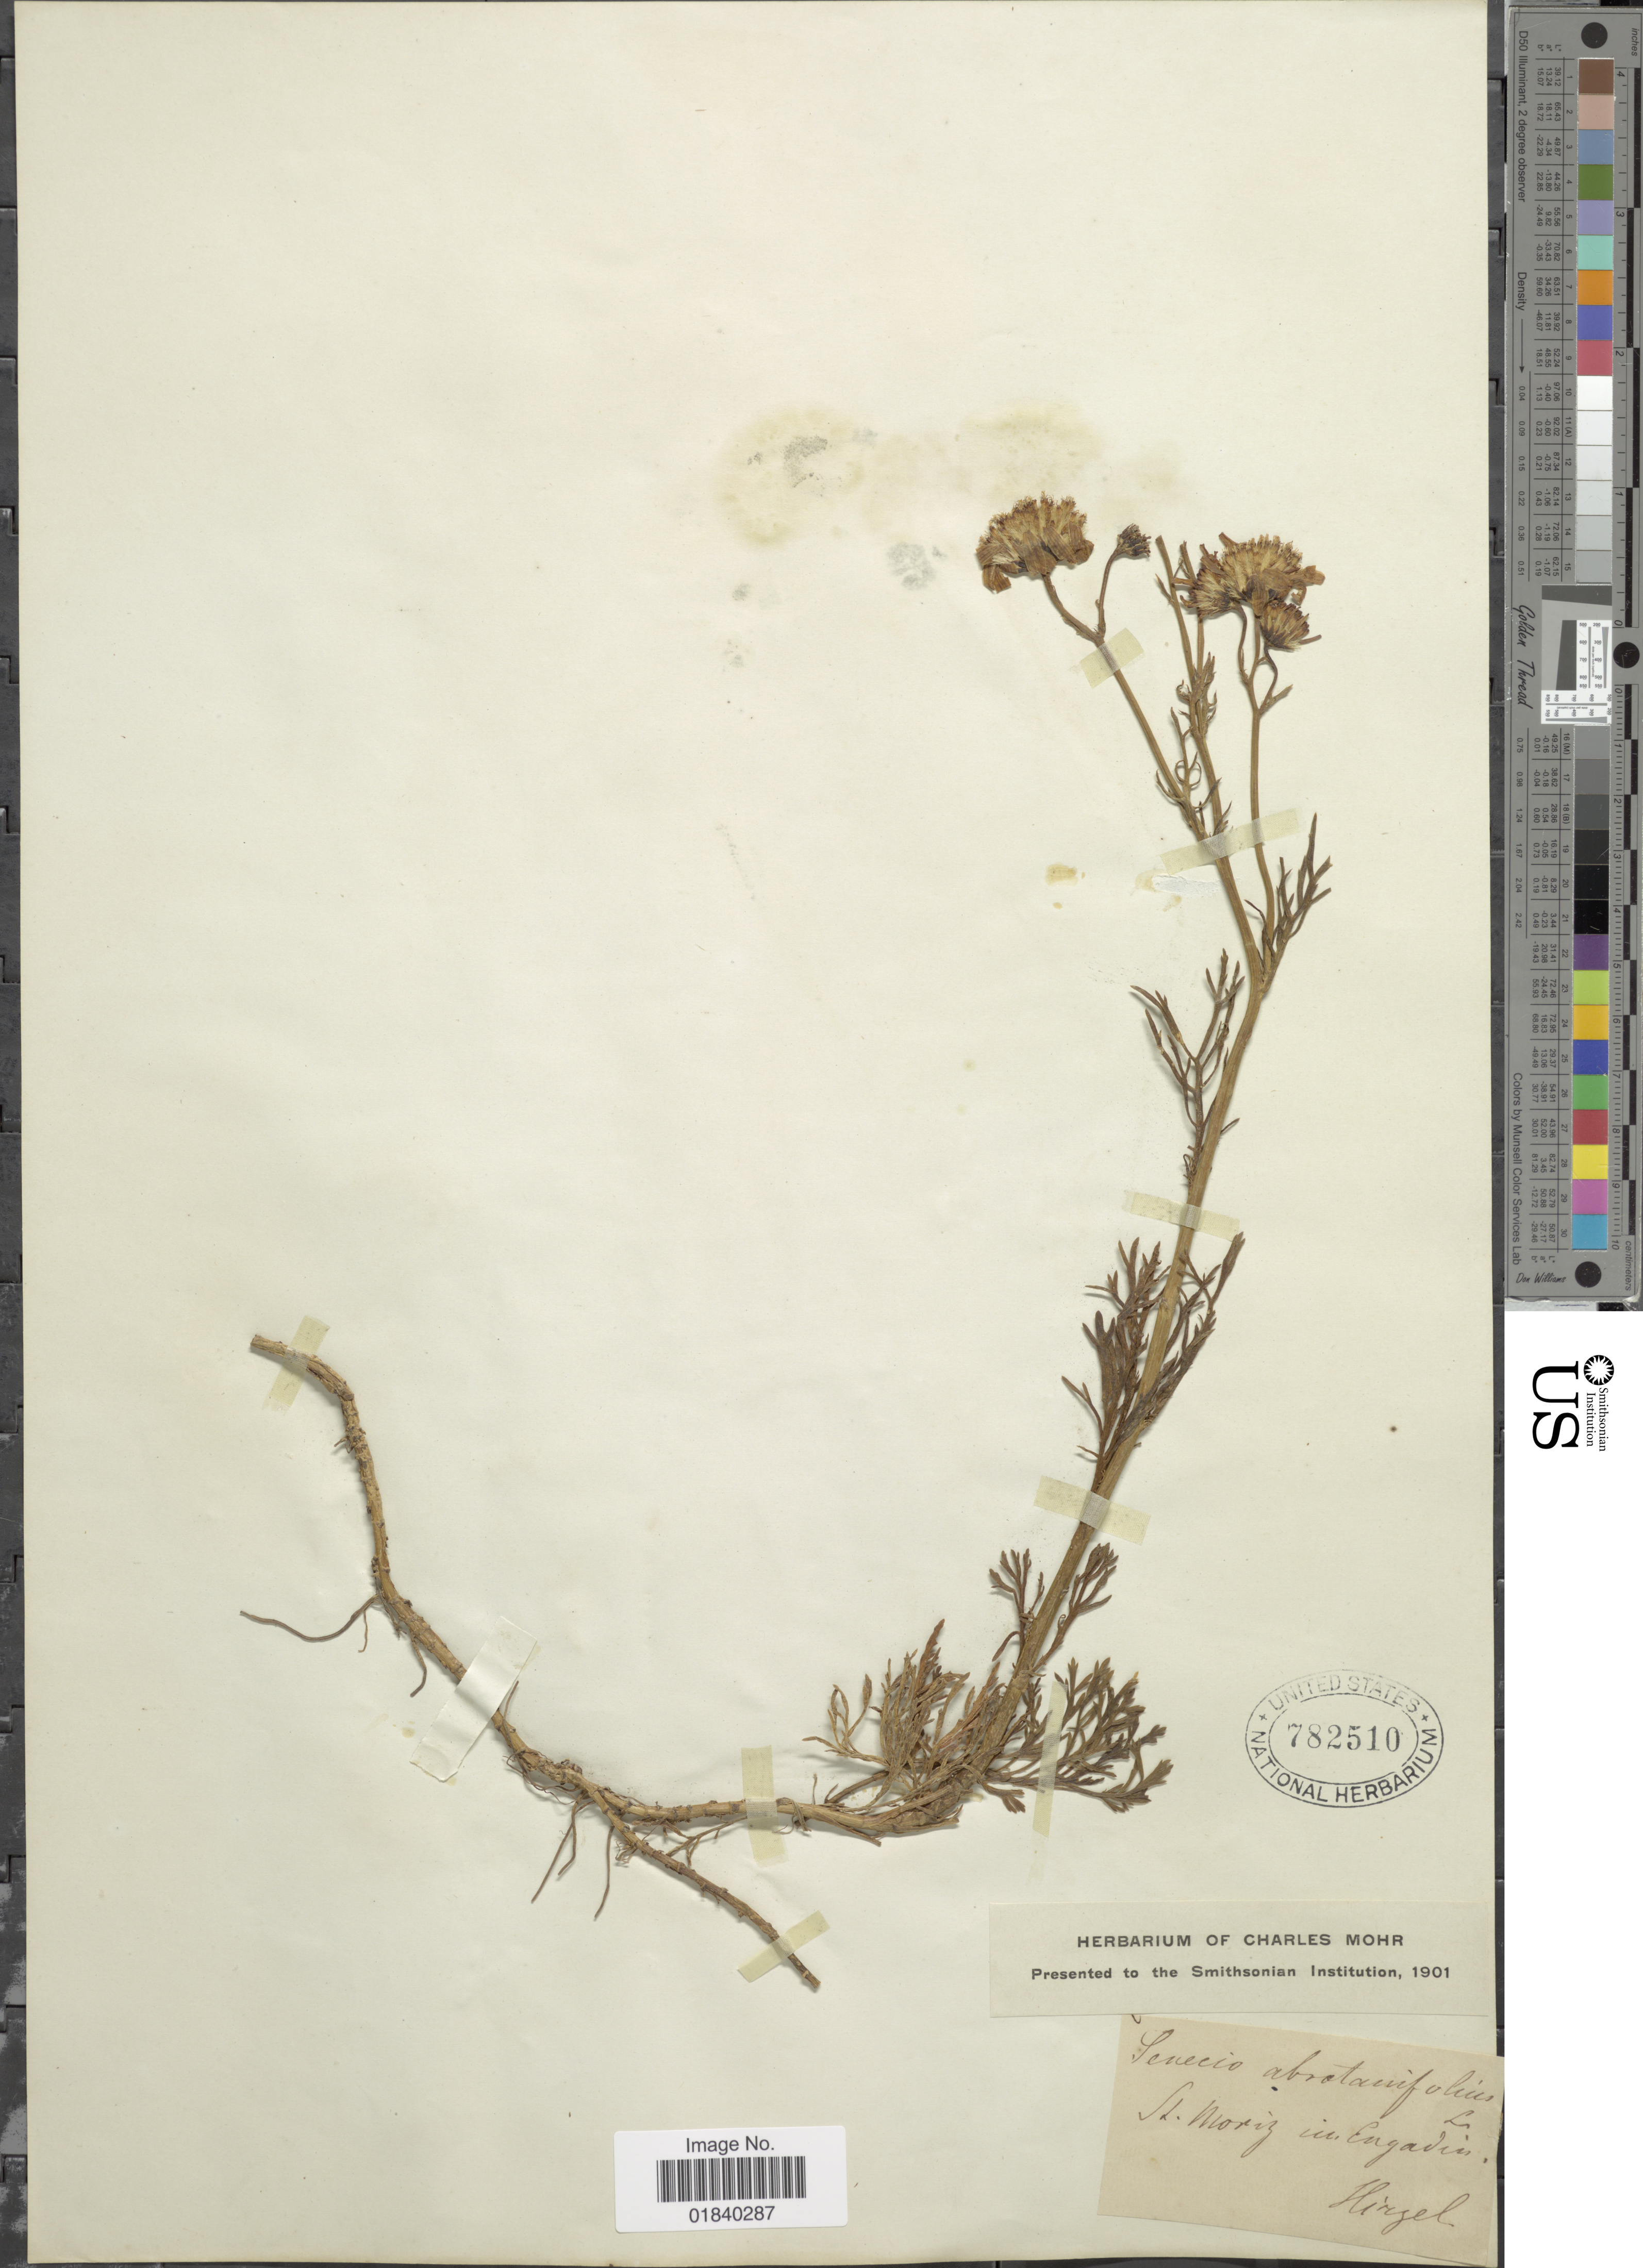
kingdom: Plantae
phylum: Tracheophyta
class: Magnoliopsida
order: Asterales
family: Asteraceae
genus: Jacobaea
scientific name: Jacobaea abrotanifolia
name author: (L.) Moench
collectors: Hirzel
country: Switzerland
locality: St. Moriz in Engadin.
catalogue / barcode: US 782510